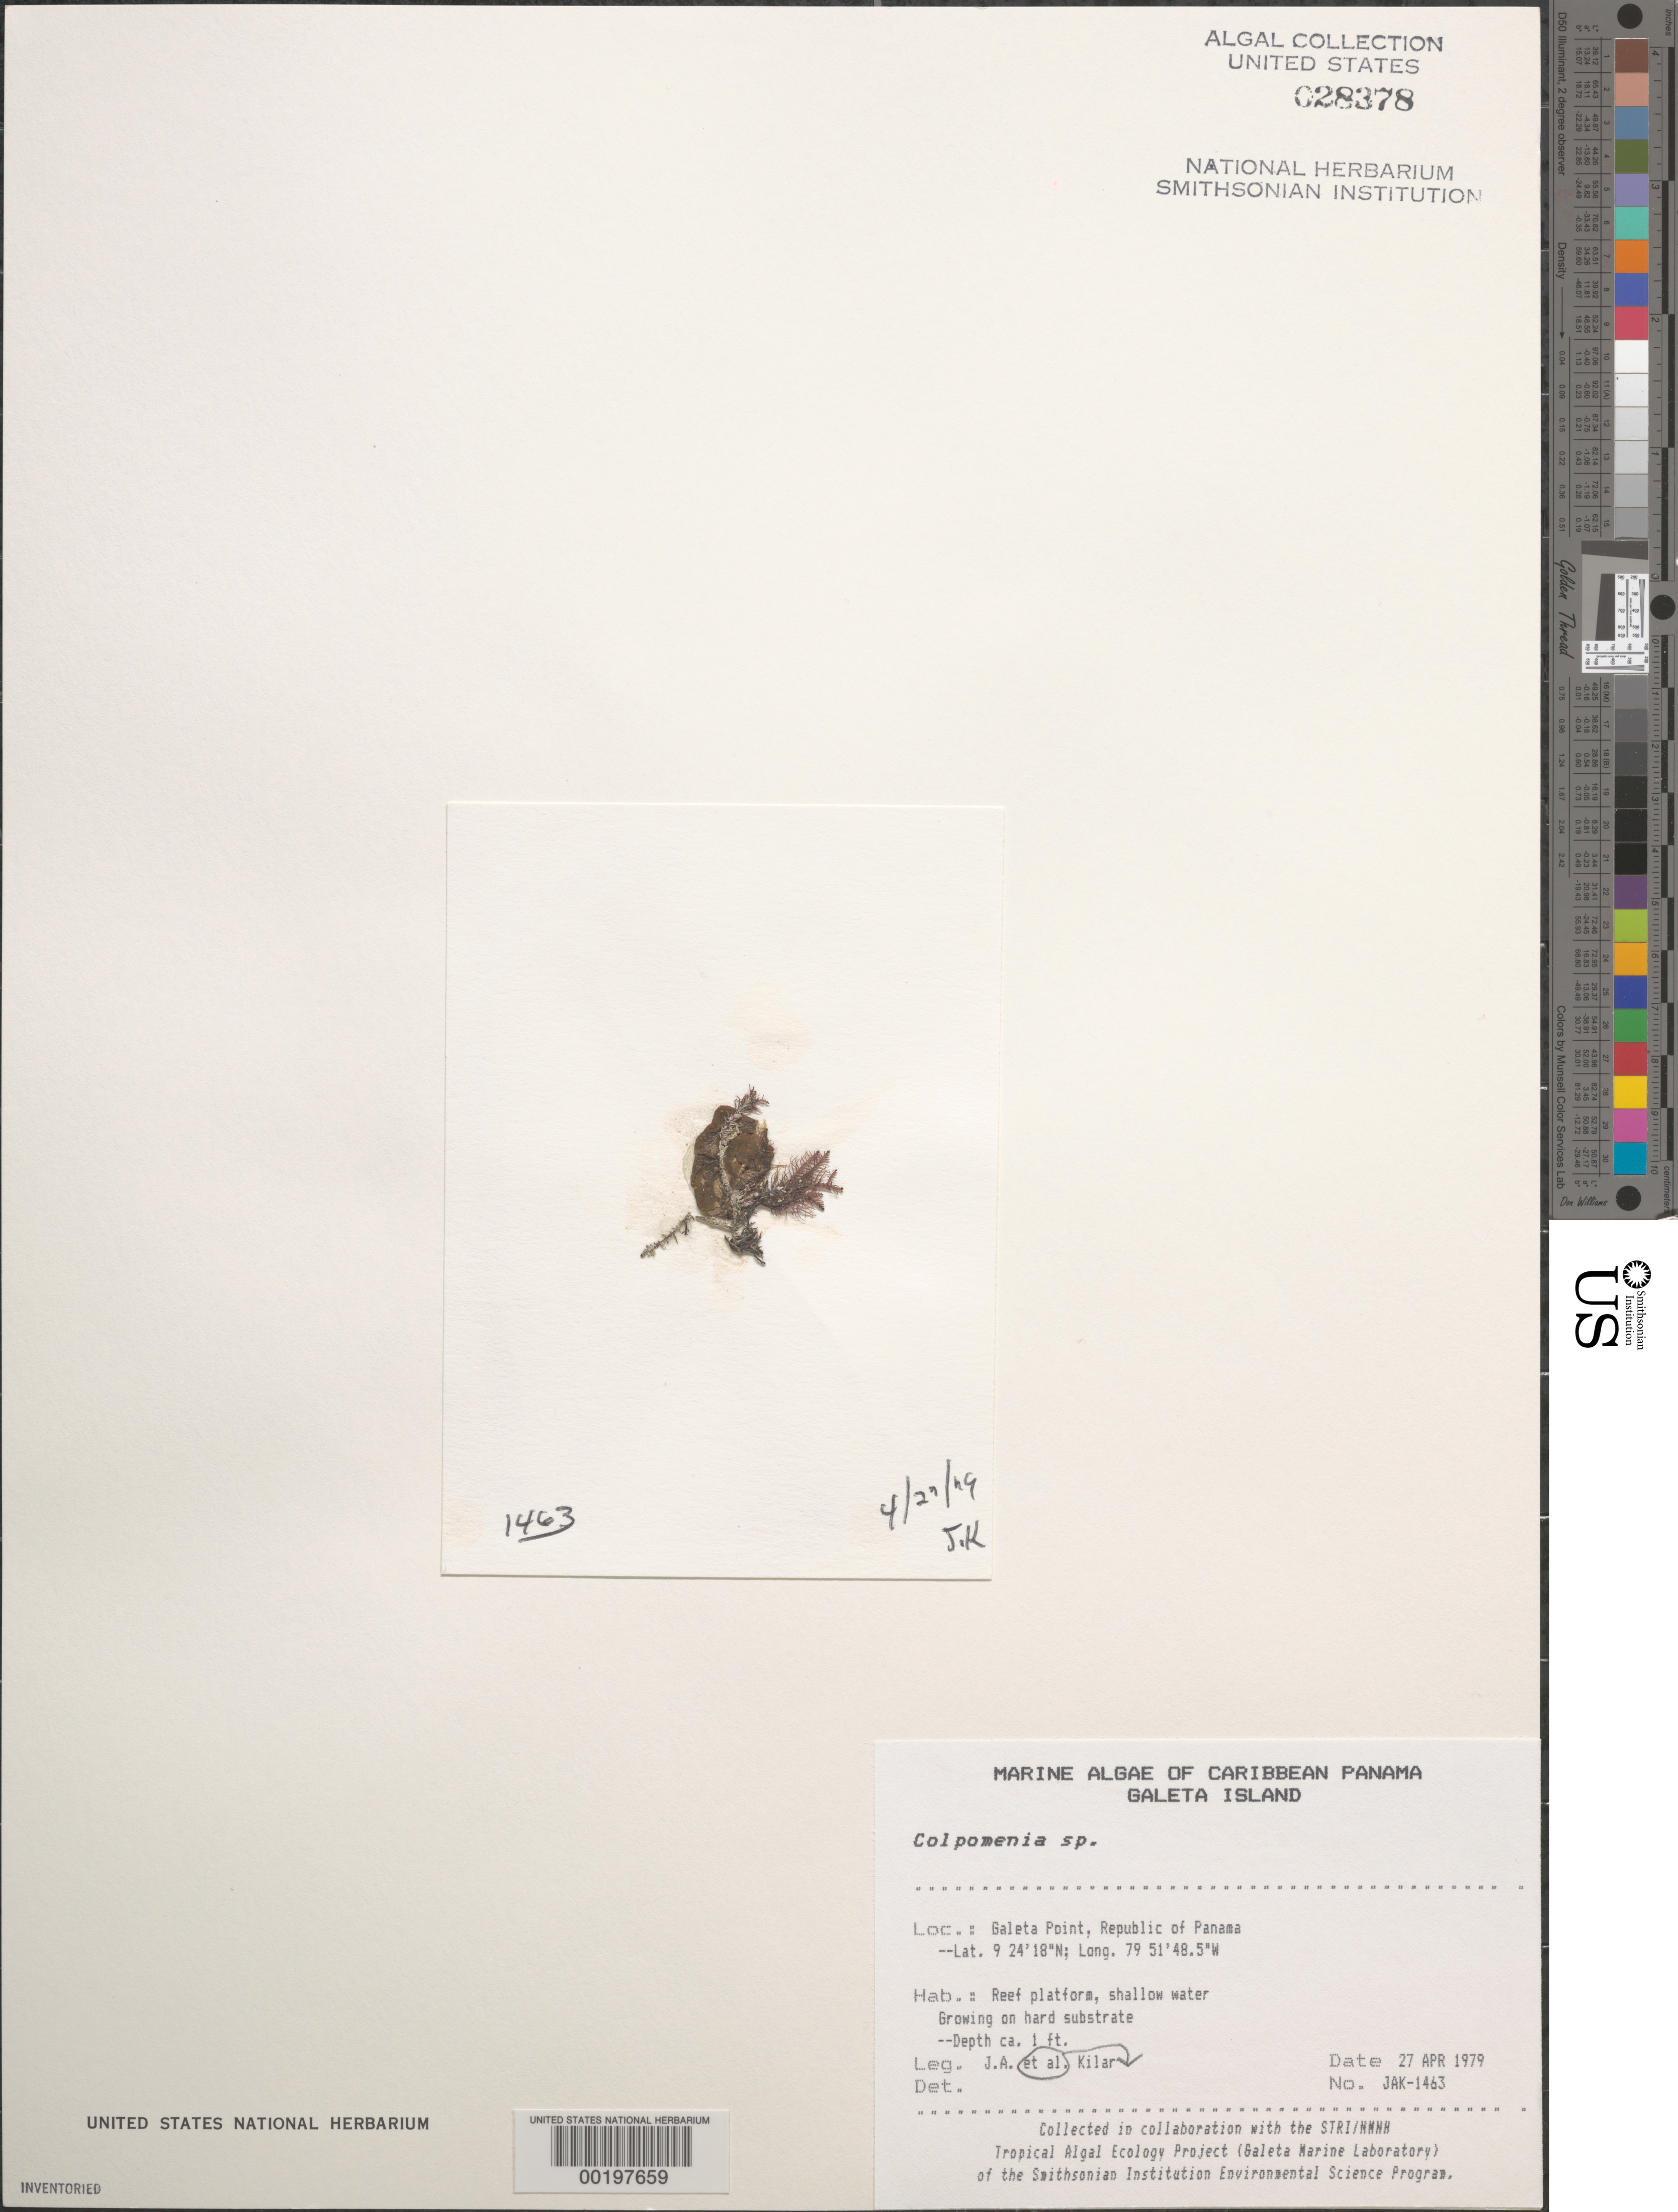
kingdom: Chromista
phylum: Ochrophyta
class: Phaeophyceae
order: Scytosiphonales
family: Scytosiphonaceae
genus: Colpomenia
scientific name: Colpomenia sp.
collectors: J. A. Kilar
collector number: JAK-1463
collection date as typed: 27 Apr 1979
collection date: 1979-04-27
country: Panama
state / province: Colón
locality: Devil's Beach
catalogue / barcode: US 28378